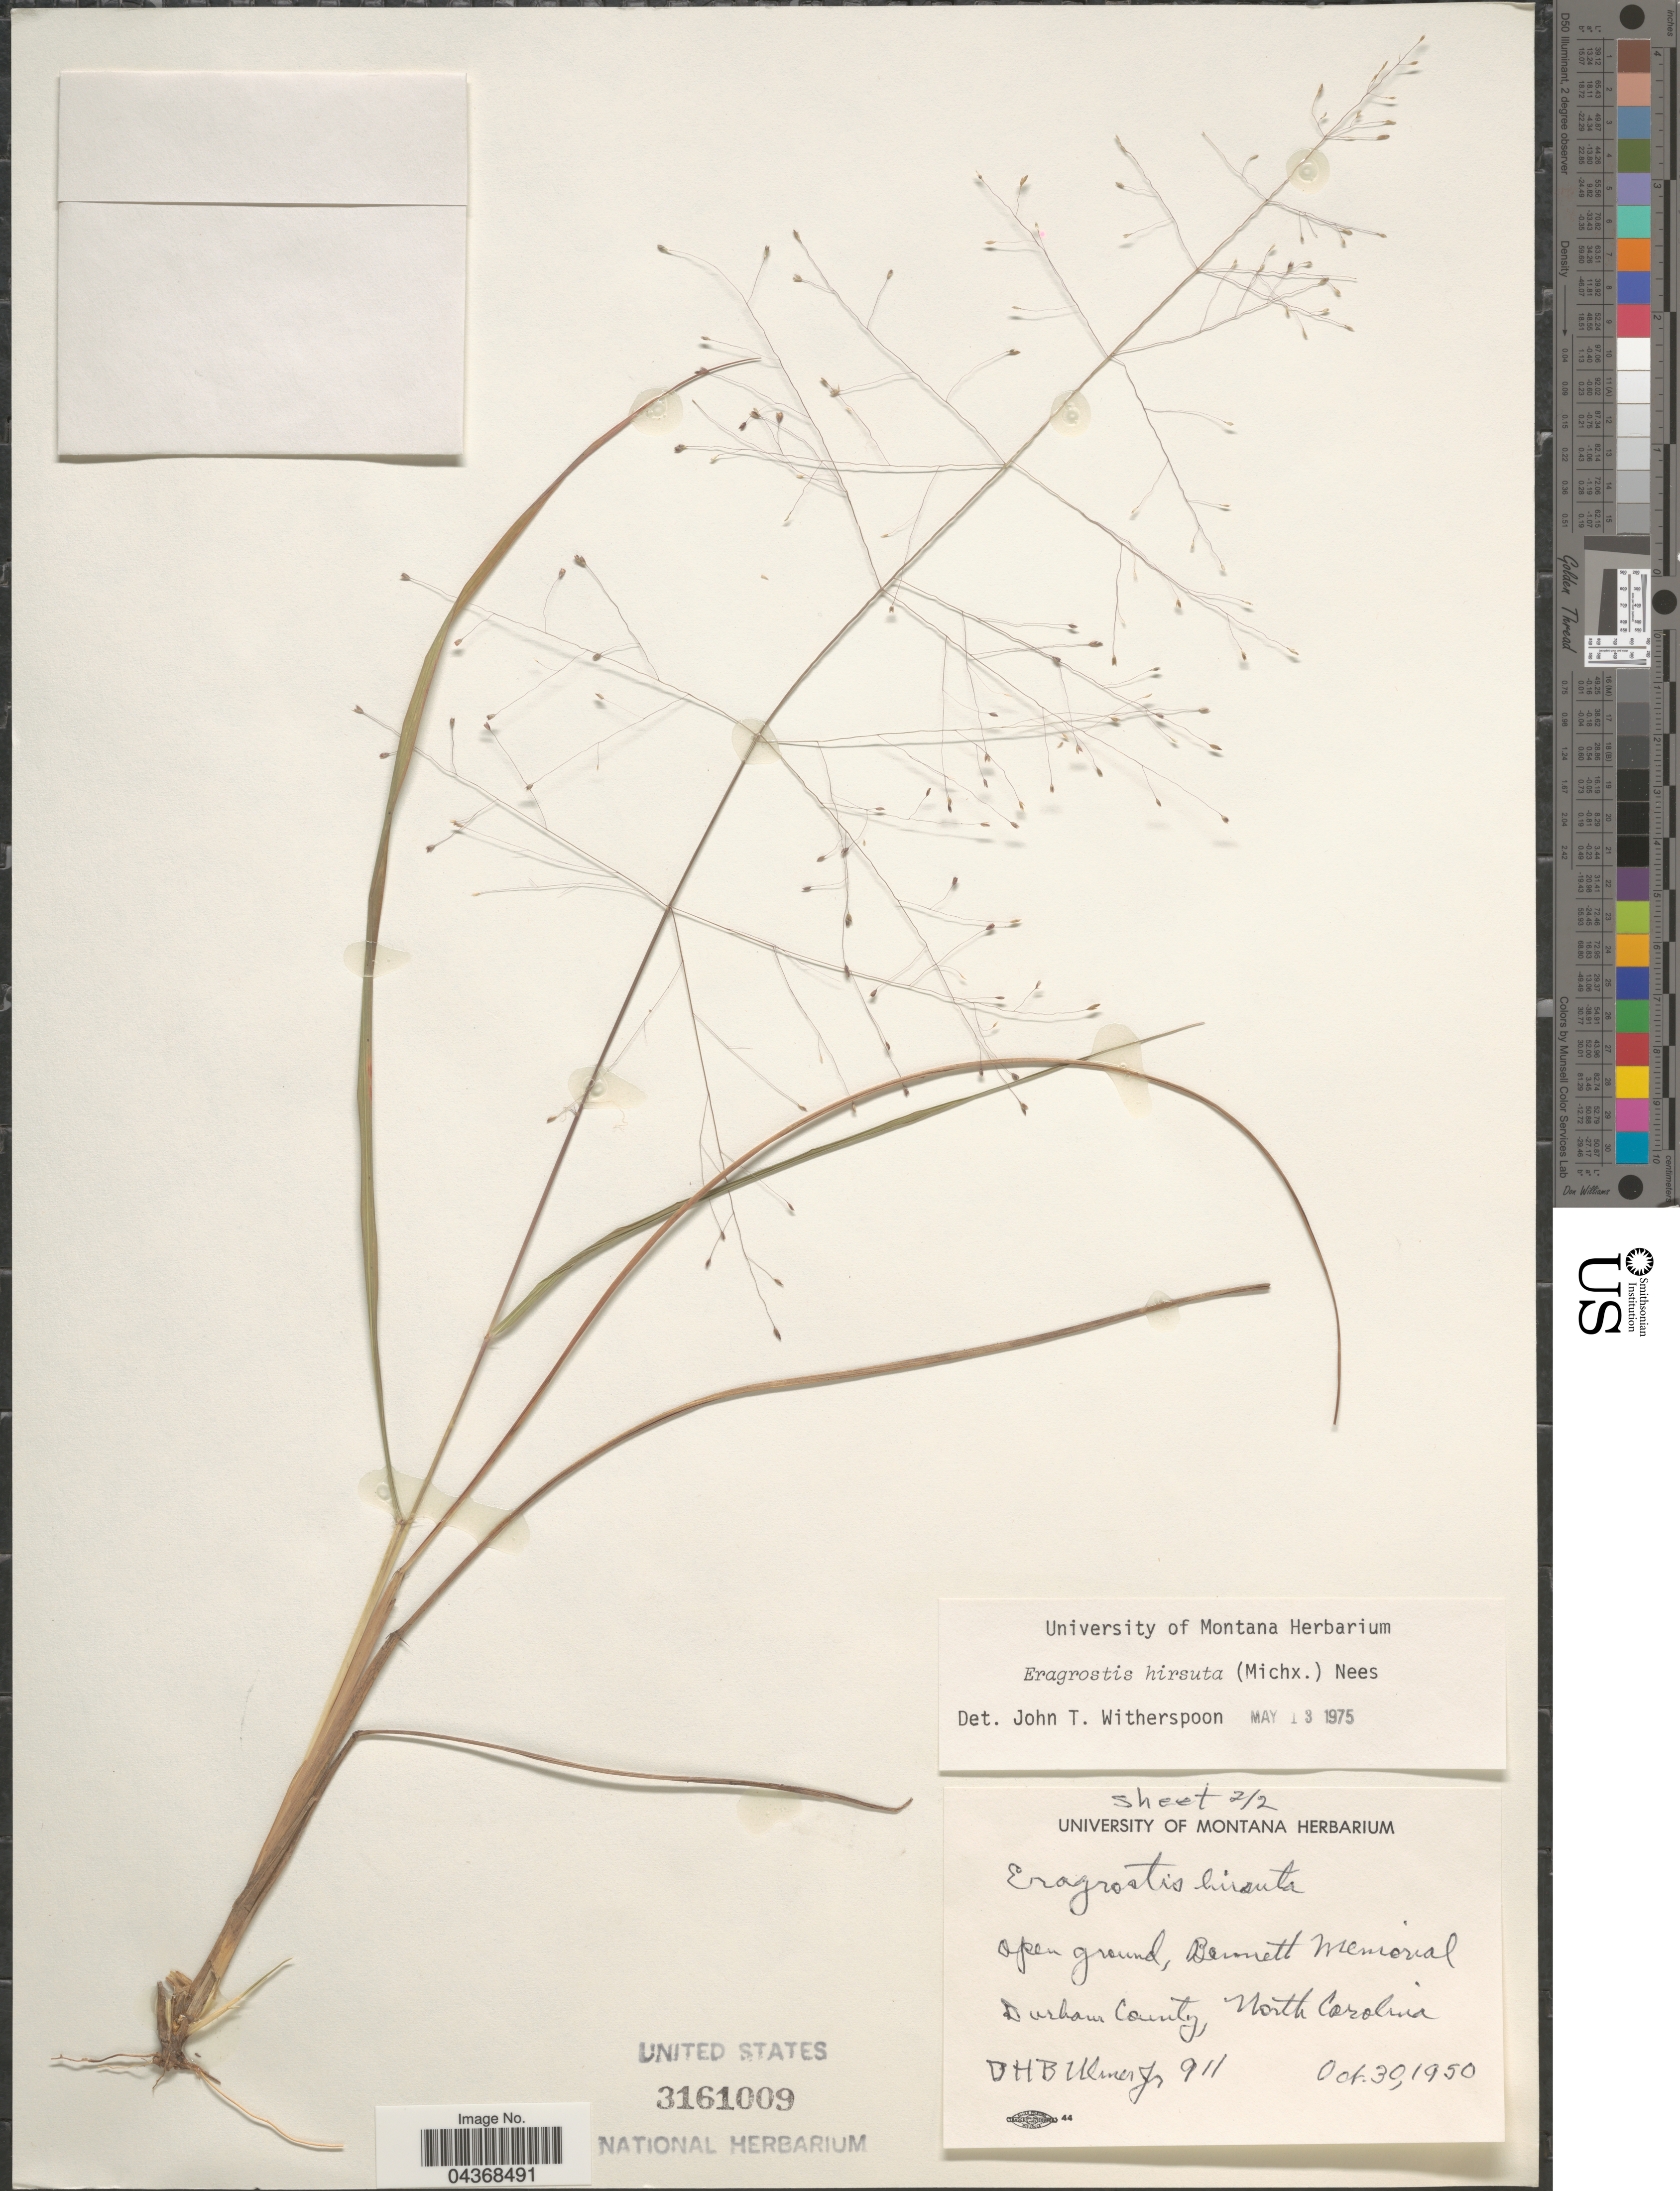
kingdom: Plantae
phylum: Tracheophyta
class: Liliopsida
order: Poales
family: Poaceae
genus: Eragrostis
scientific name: Eragrostis hirsuta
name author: (Michx.) Nees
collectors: D. Ulmer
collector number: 911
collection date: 1950-10-30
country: United States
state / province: North Carolina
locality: Bennett Memorial. Durham County.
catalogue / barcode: US 3161009